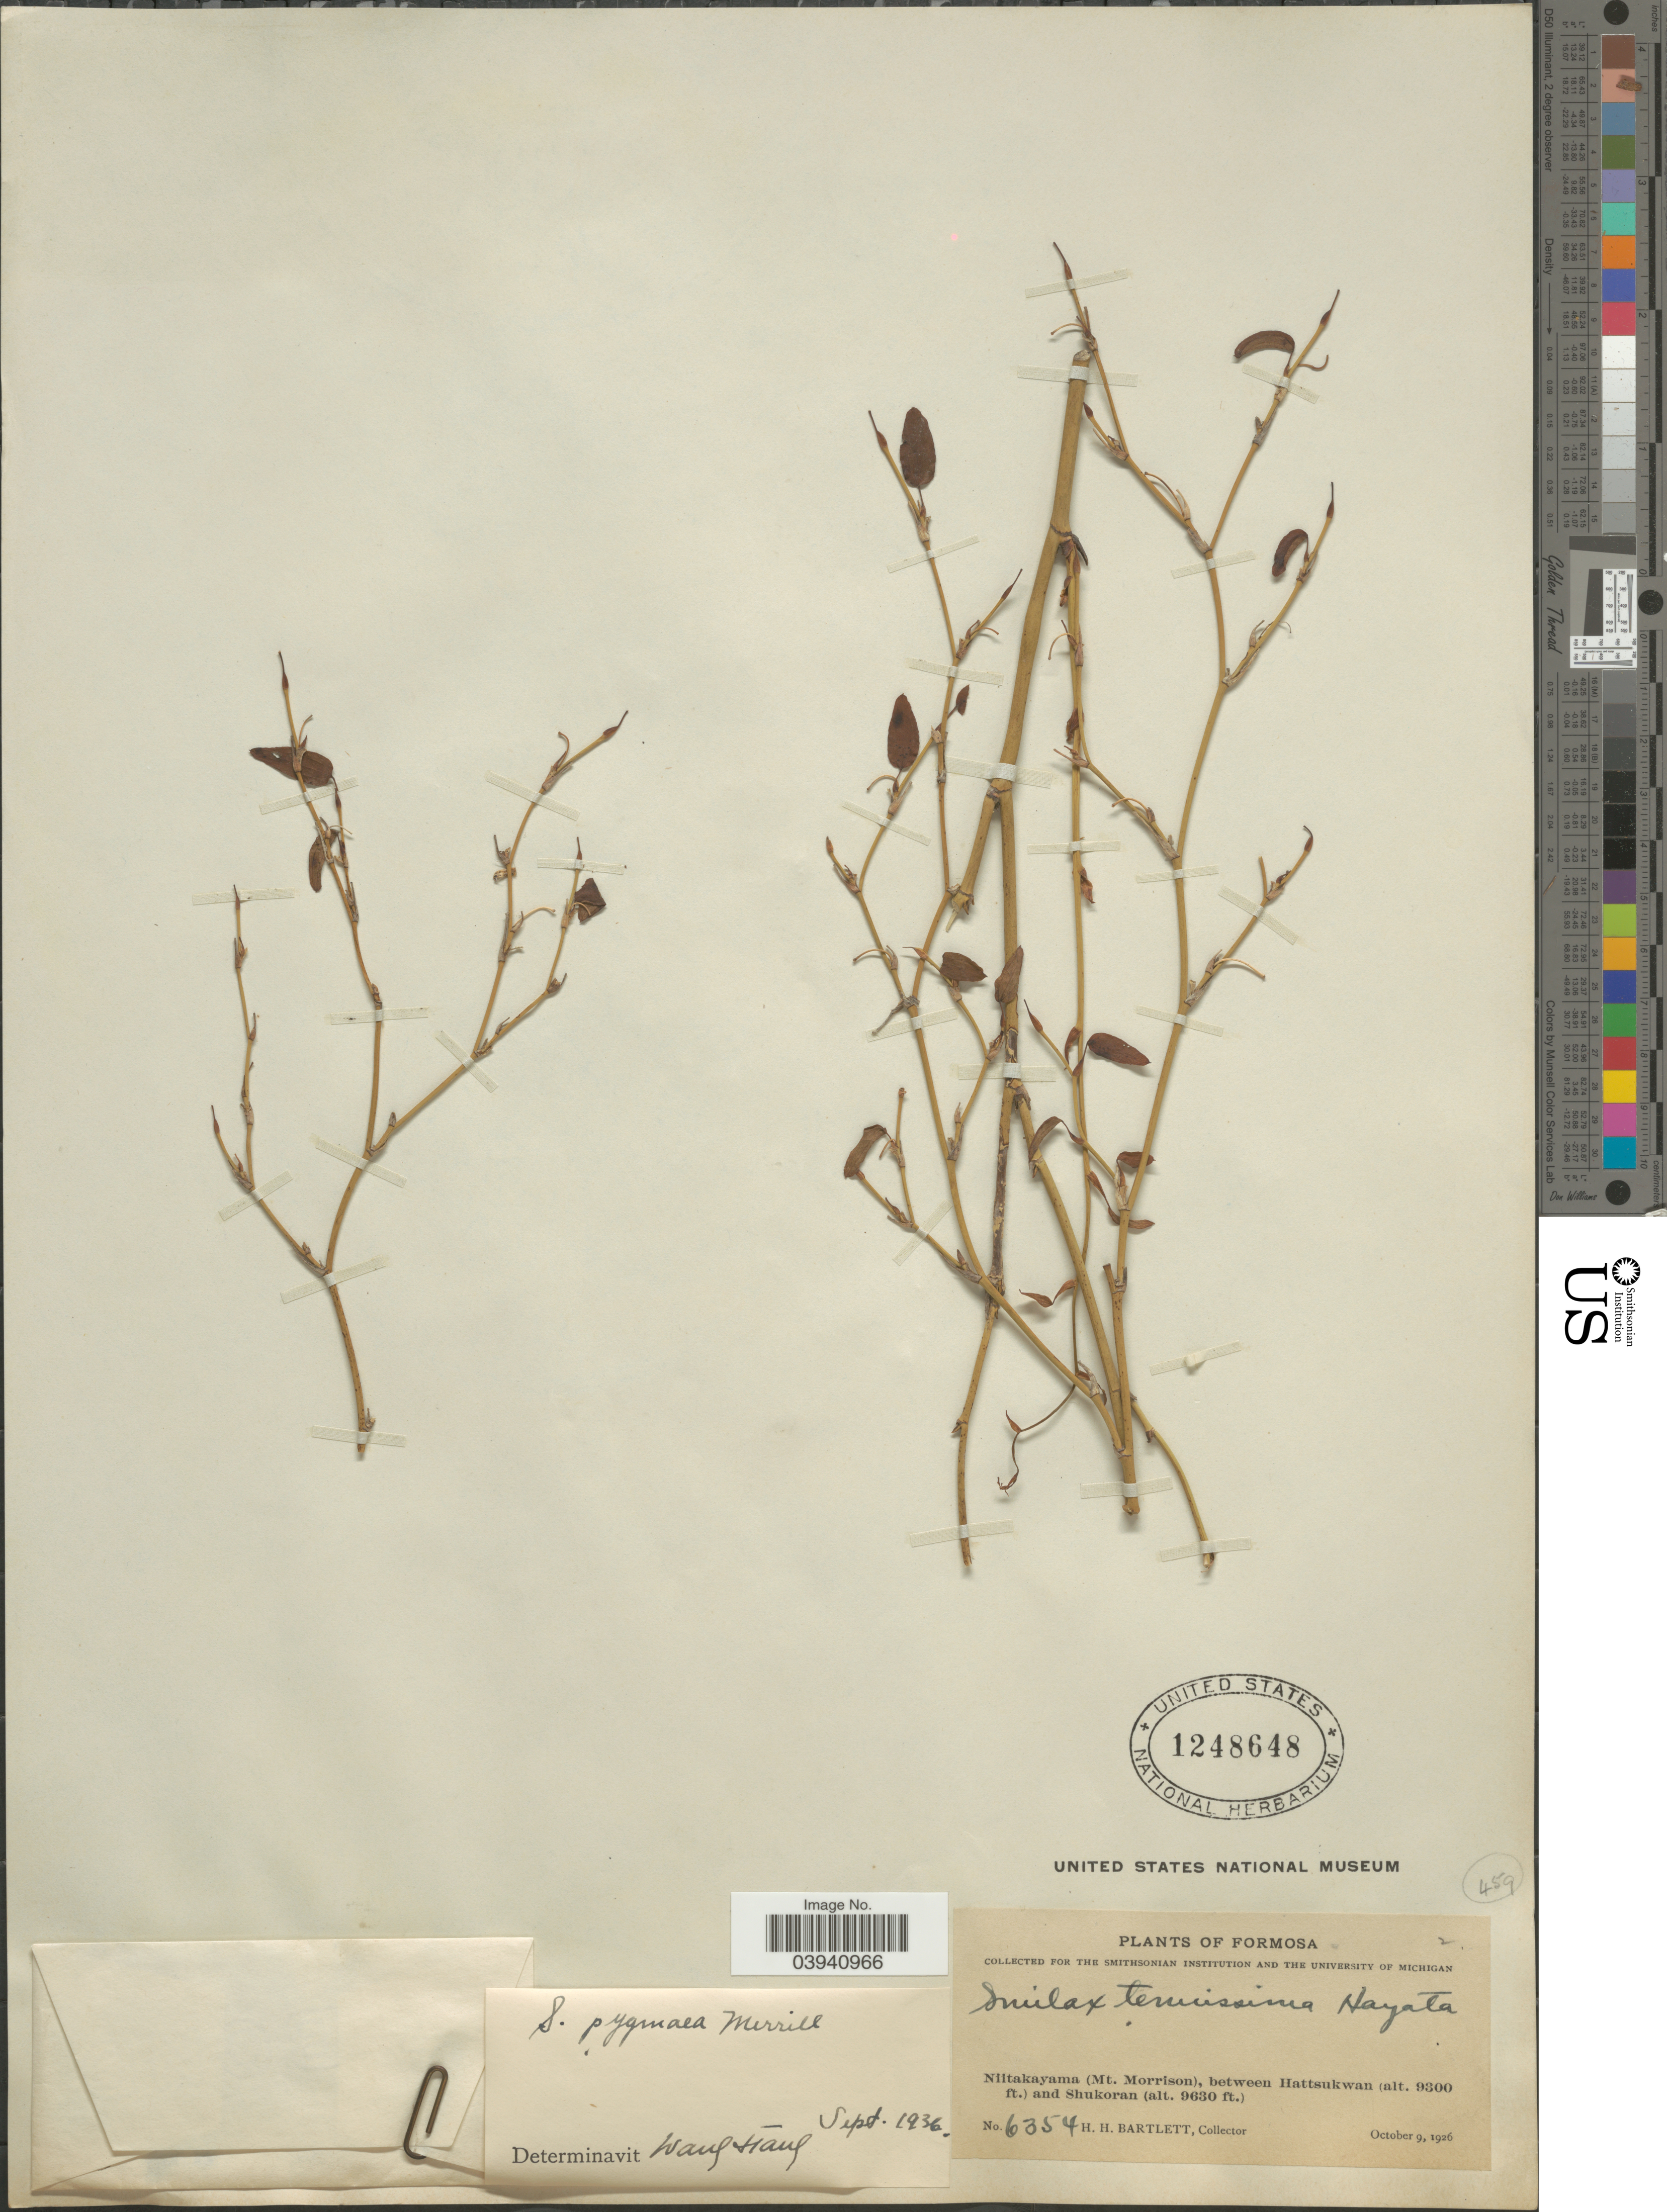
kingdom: Plantae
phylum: Tracheophyta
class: Liliopsida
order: Liliales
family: Smilacaceae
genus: Smilax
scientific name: Smilax pygmaea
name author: Merr.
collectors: H. H. Bartlett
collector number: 6354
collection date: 1926-10-09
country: Taiwan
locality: Formosa. Niitakayama (Mt. Morrison), between Hattsukwan and Shukoran.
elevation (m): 2835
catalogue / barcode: US 1248648